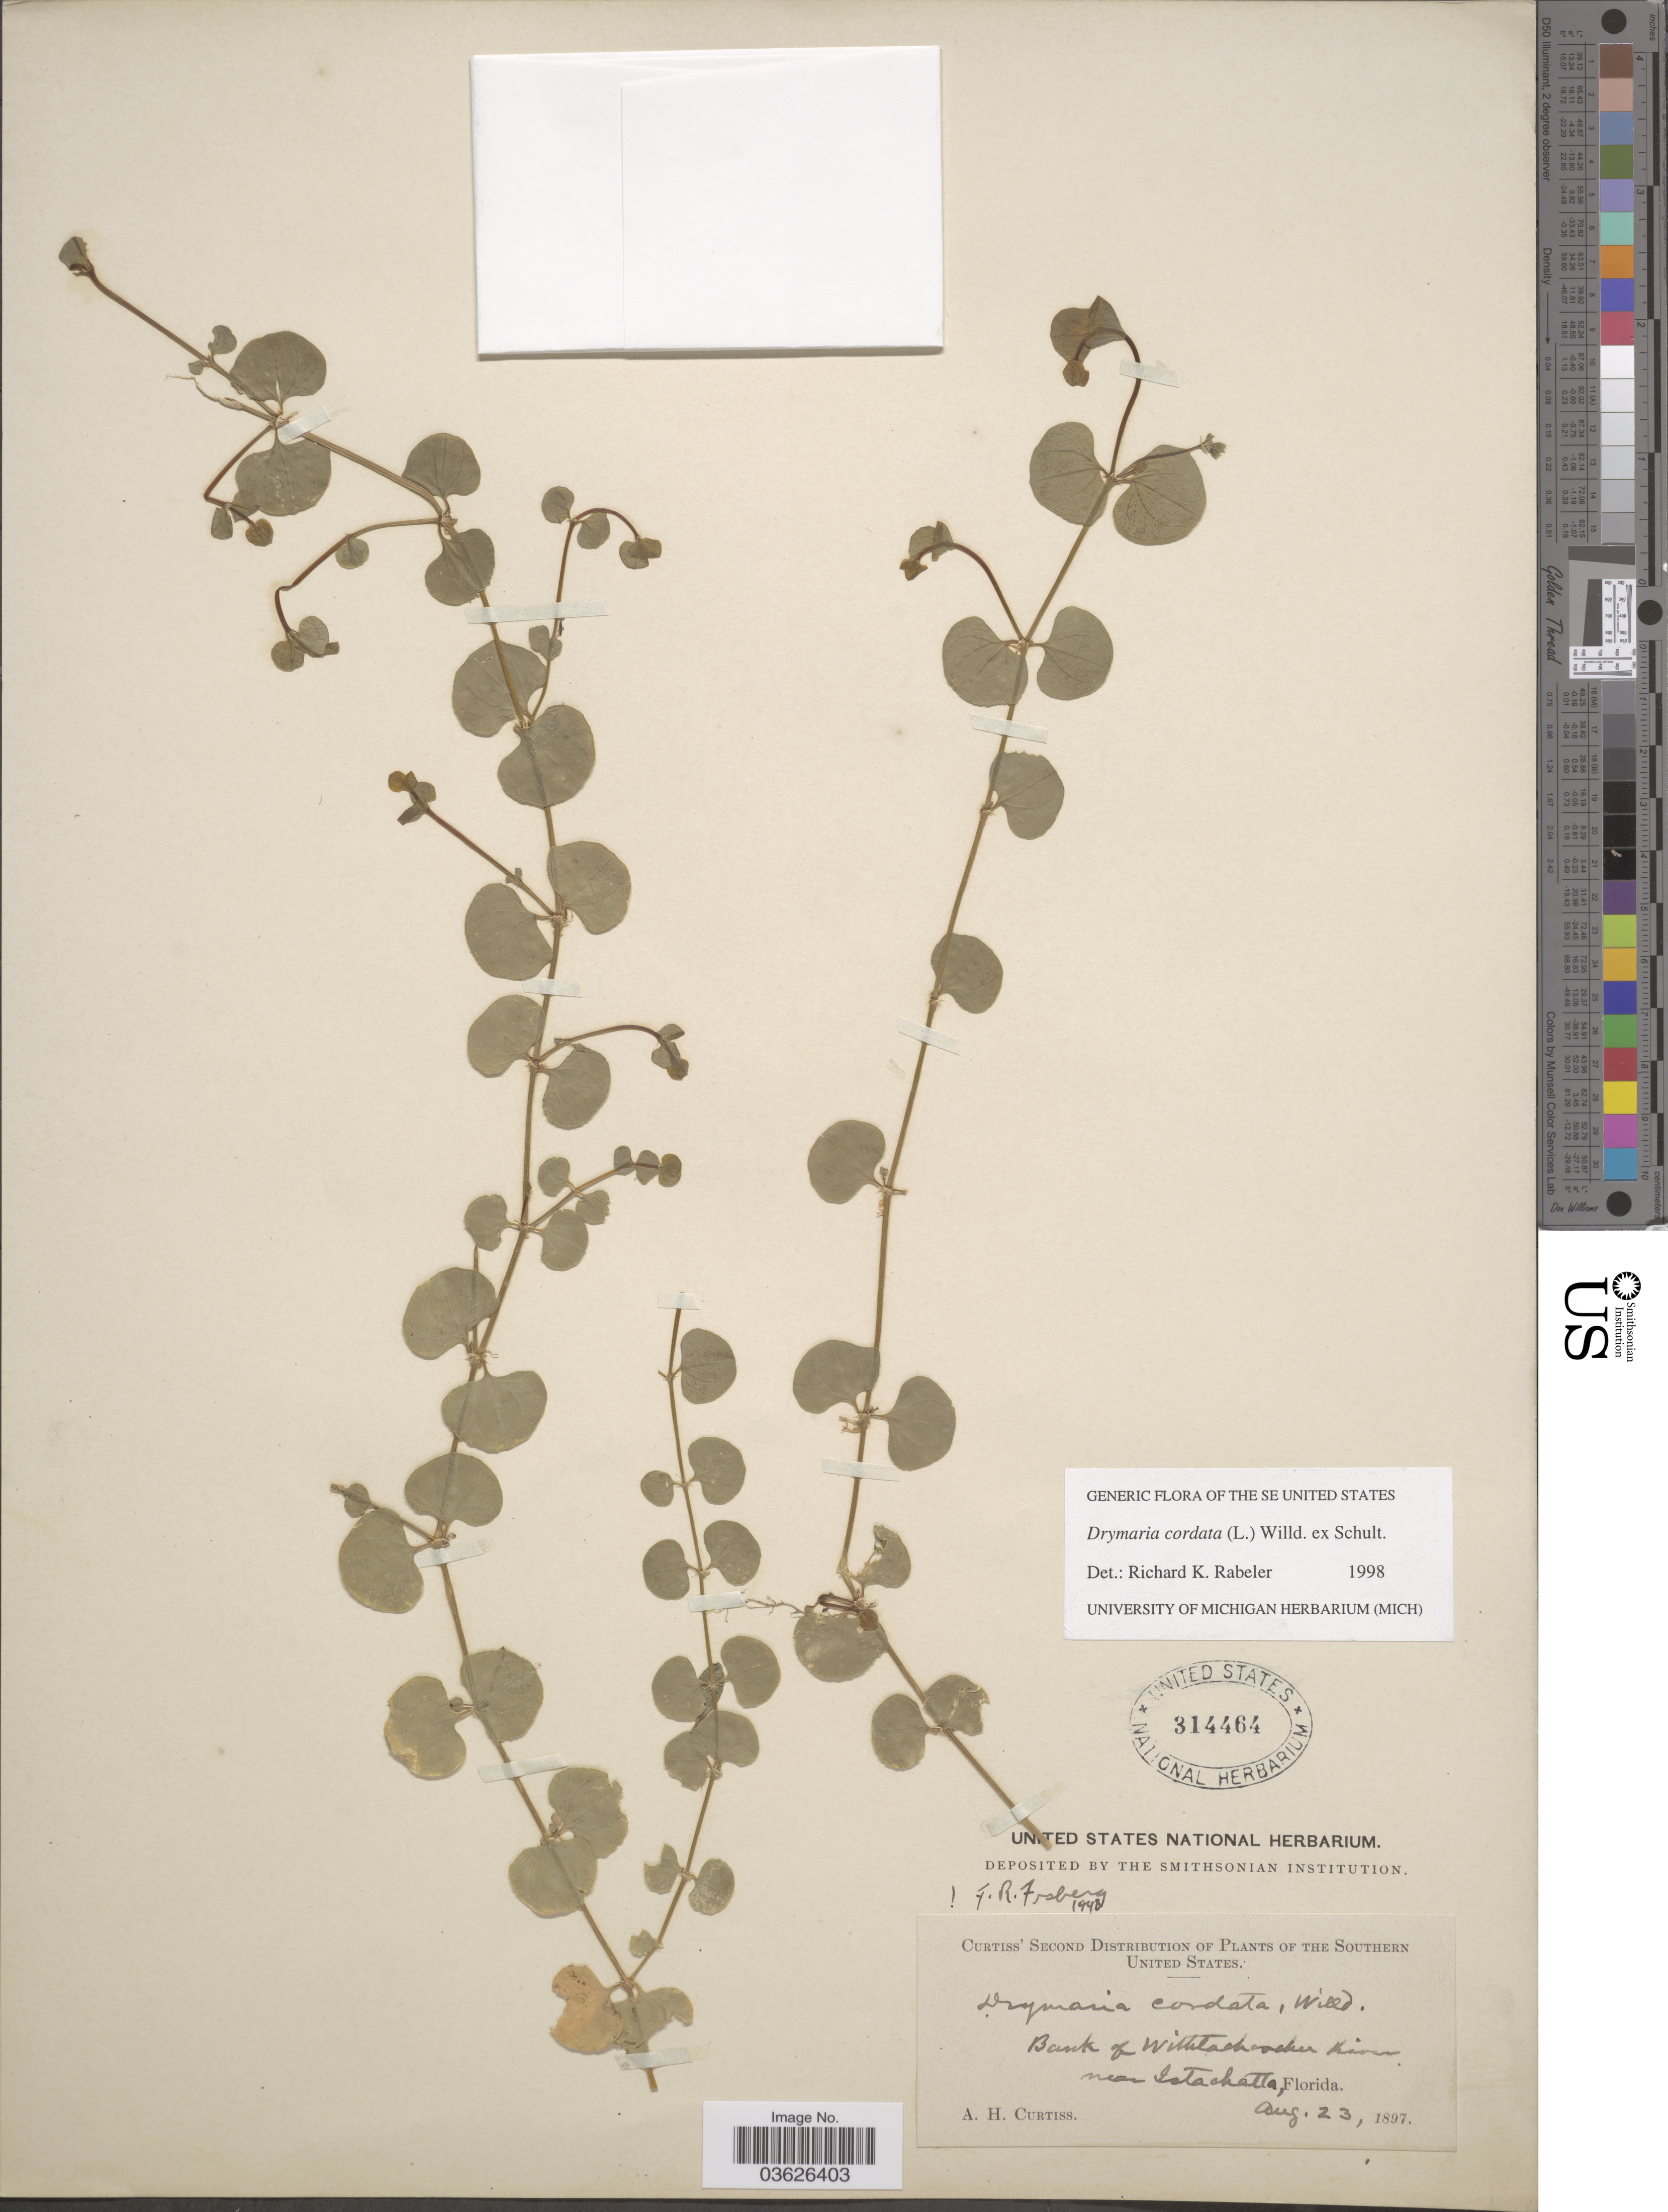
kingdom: Plantae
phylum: Tracheophyta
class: Magnoliopsida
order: Caryophyllales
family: Caryophyllaceae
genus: Drymaria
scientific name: Drymaria cordata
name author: (L.) Willd. ex Schult.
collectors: A. H. Curtiss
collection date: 1897-08-23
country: United States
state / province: Florida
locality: Southern United States. Bank of Withlachcoochee River near Istachatta.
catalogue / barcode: US 314464